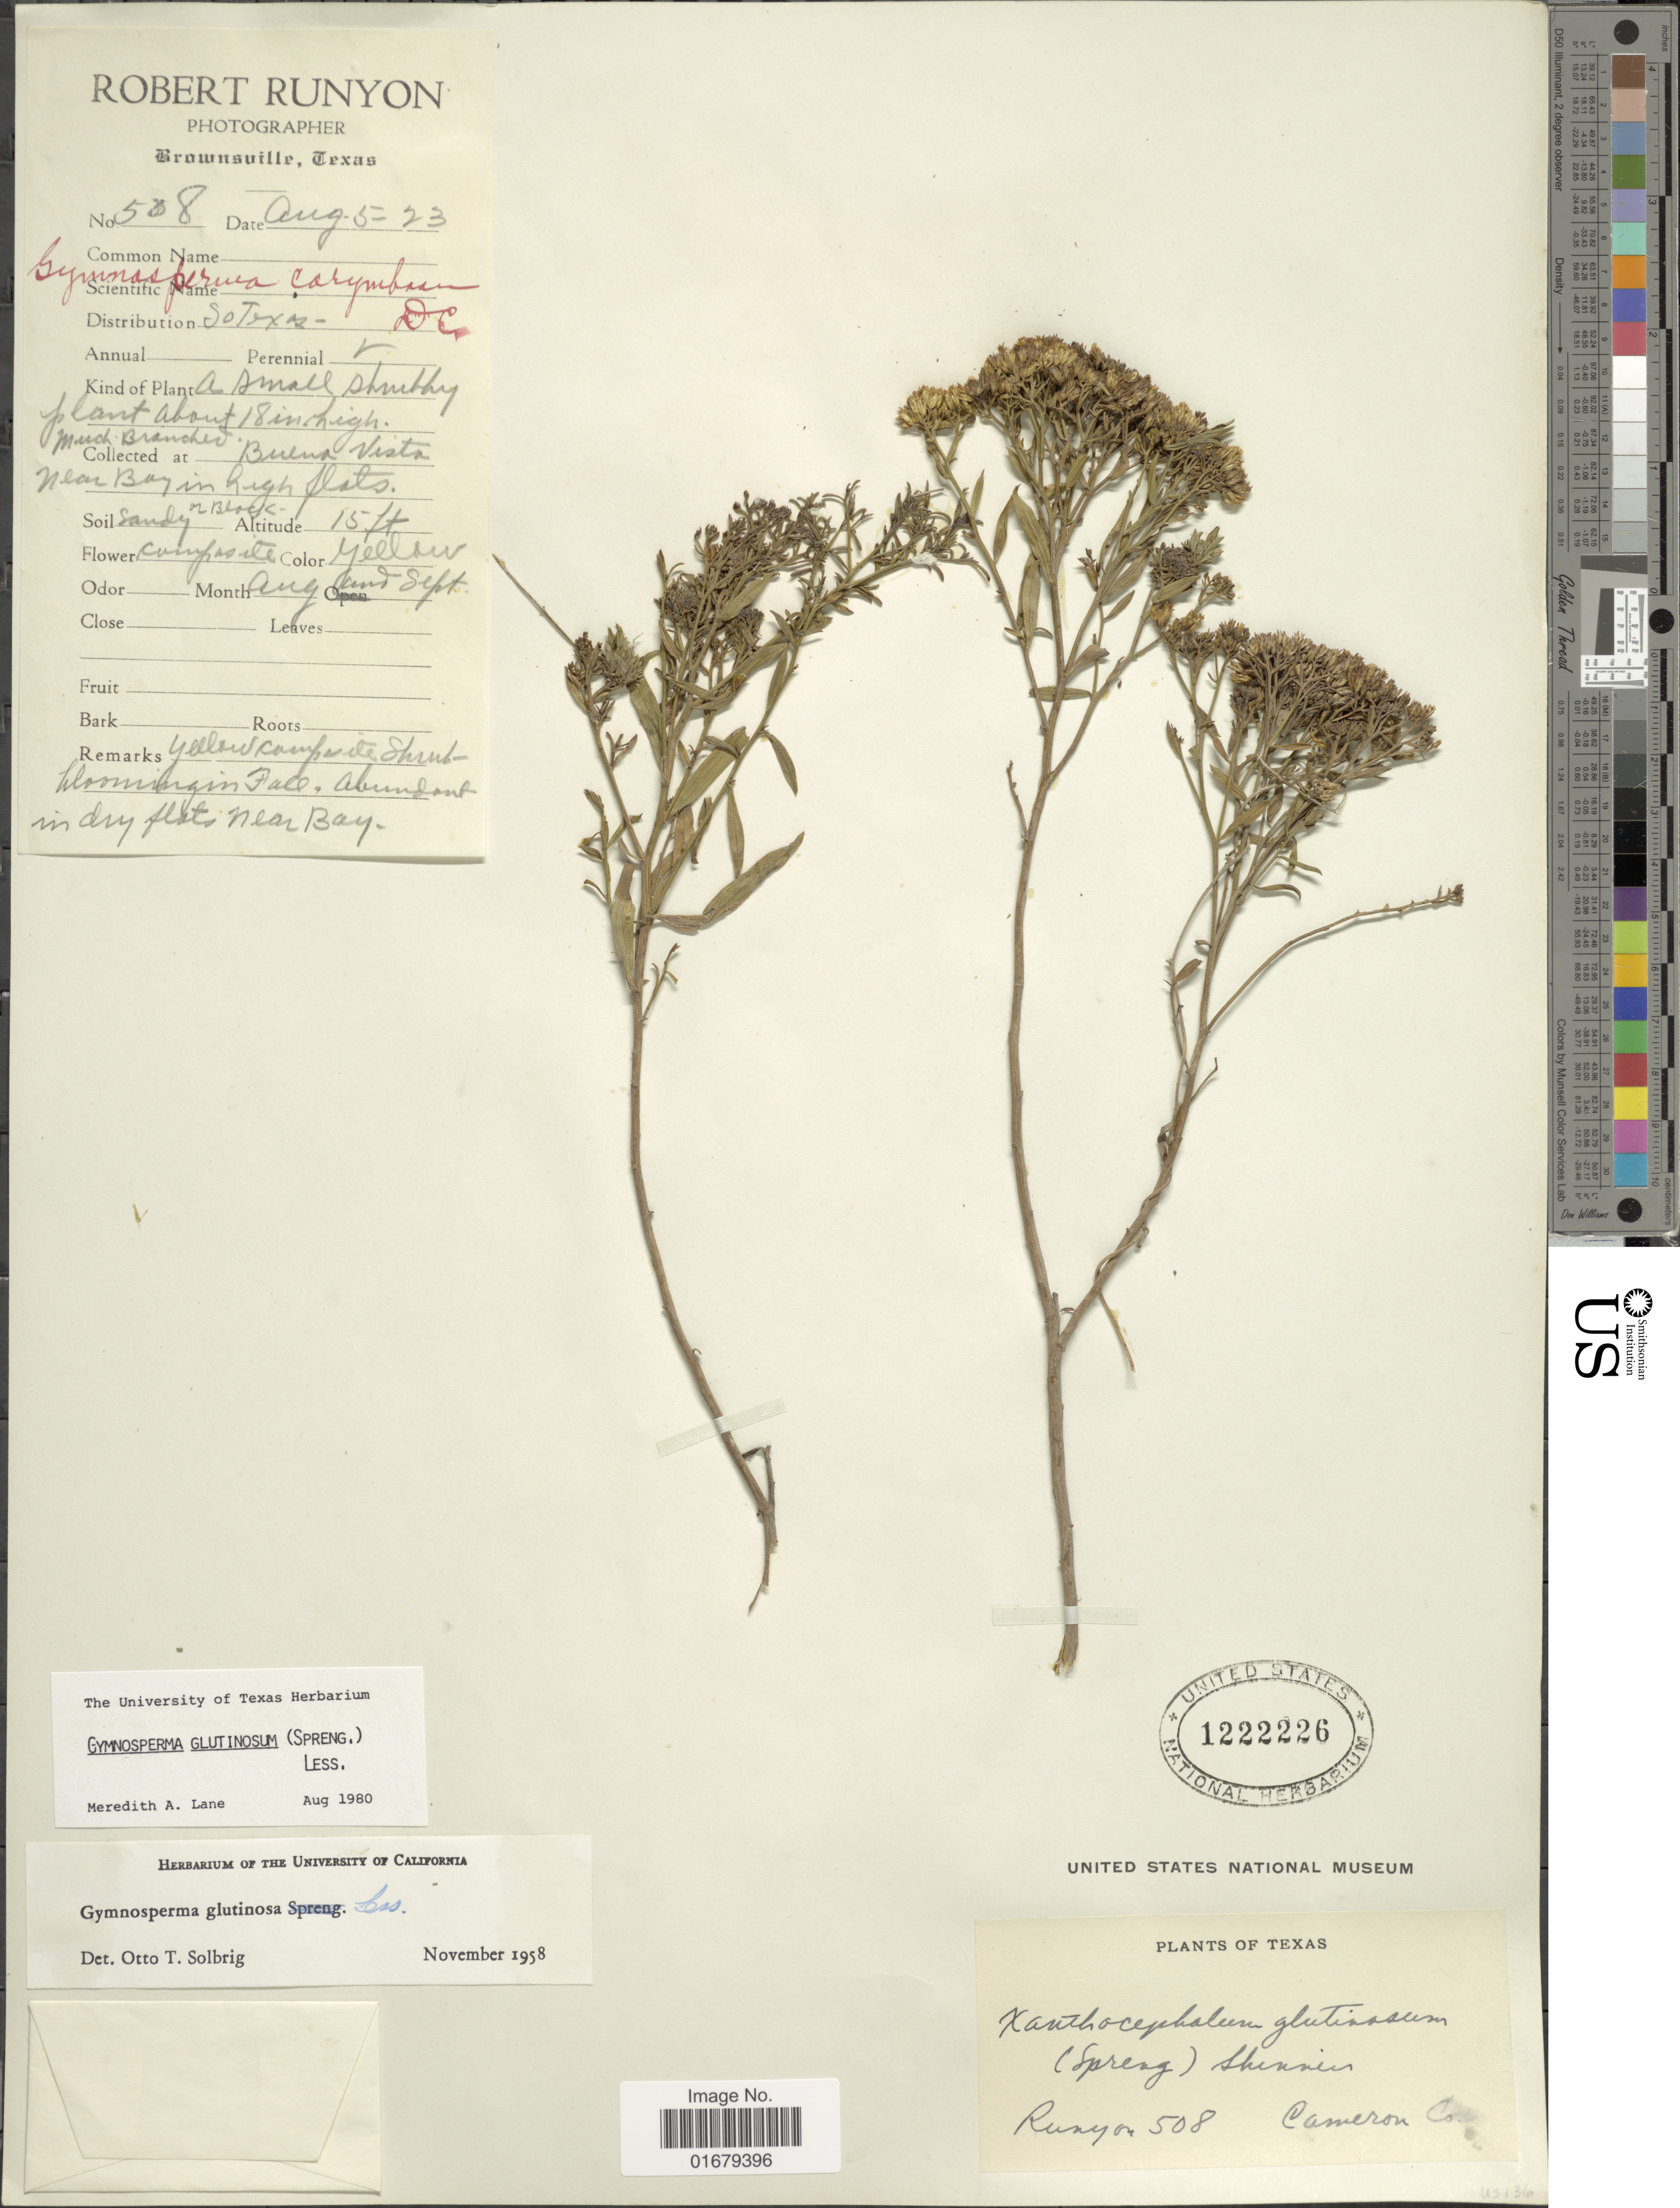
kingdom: Plantae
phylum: Tracheophyta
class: Magnoliopsida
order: Asterales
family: Asteraceae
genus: Gymnosperma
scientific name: Gymnosperma glutinosum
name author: (Spreng.) Less.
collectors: R. Runyon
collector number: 508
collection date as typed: Transcribed d/m/y: 5/8/23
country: United States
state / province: Texas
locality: Buena Vista, near Bay in high flats. Cameron Co.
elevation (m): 5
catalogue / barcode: US 1222226